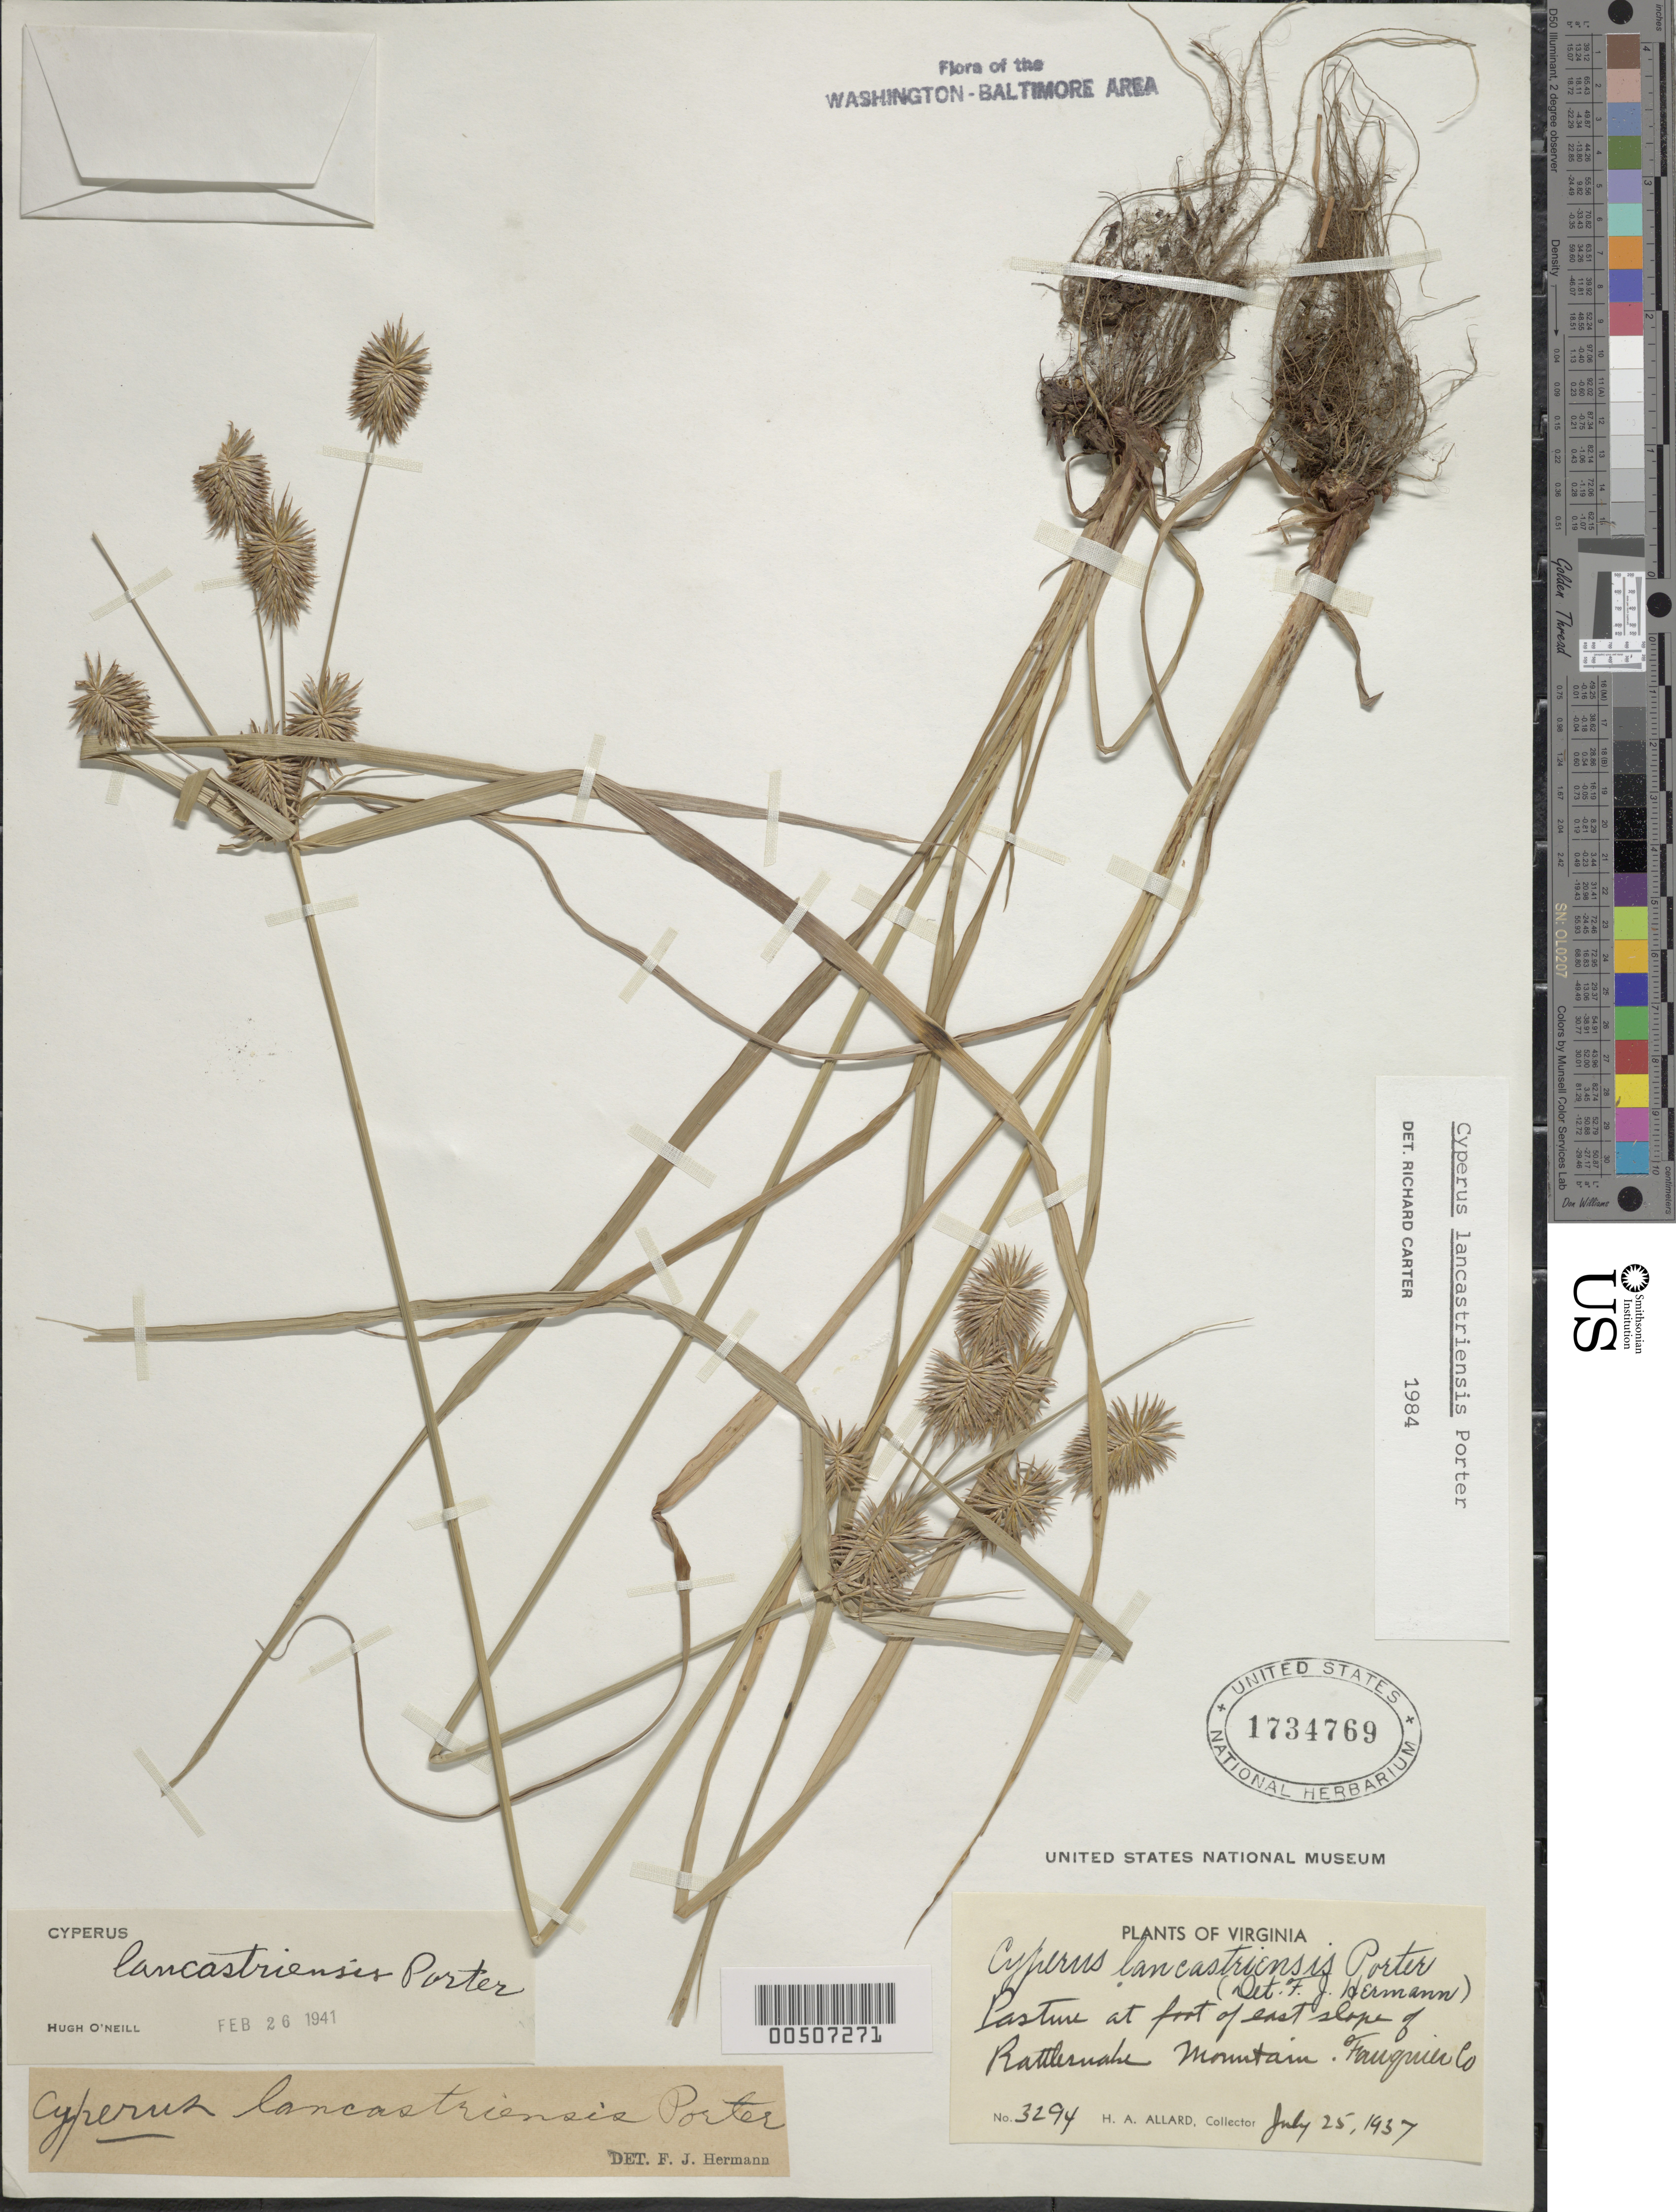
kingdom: Plantae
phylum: Tracheophyta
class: Liliopsida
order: Poales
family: Cyperaceae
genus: Cyperus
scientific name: Cyperus lancastriensis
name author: Porter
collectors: H. A. Allard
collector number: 3294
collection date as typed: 25 Jul 1937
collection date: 1937-07-25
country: United States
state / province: Virginia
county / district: Fauquier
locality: E of Rattlesnake Mountain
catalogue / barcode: US 1734769